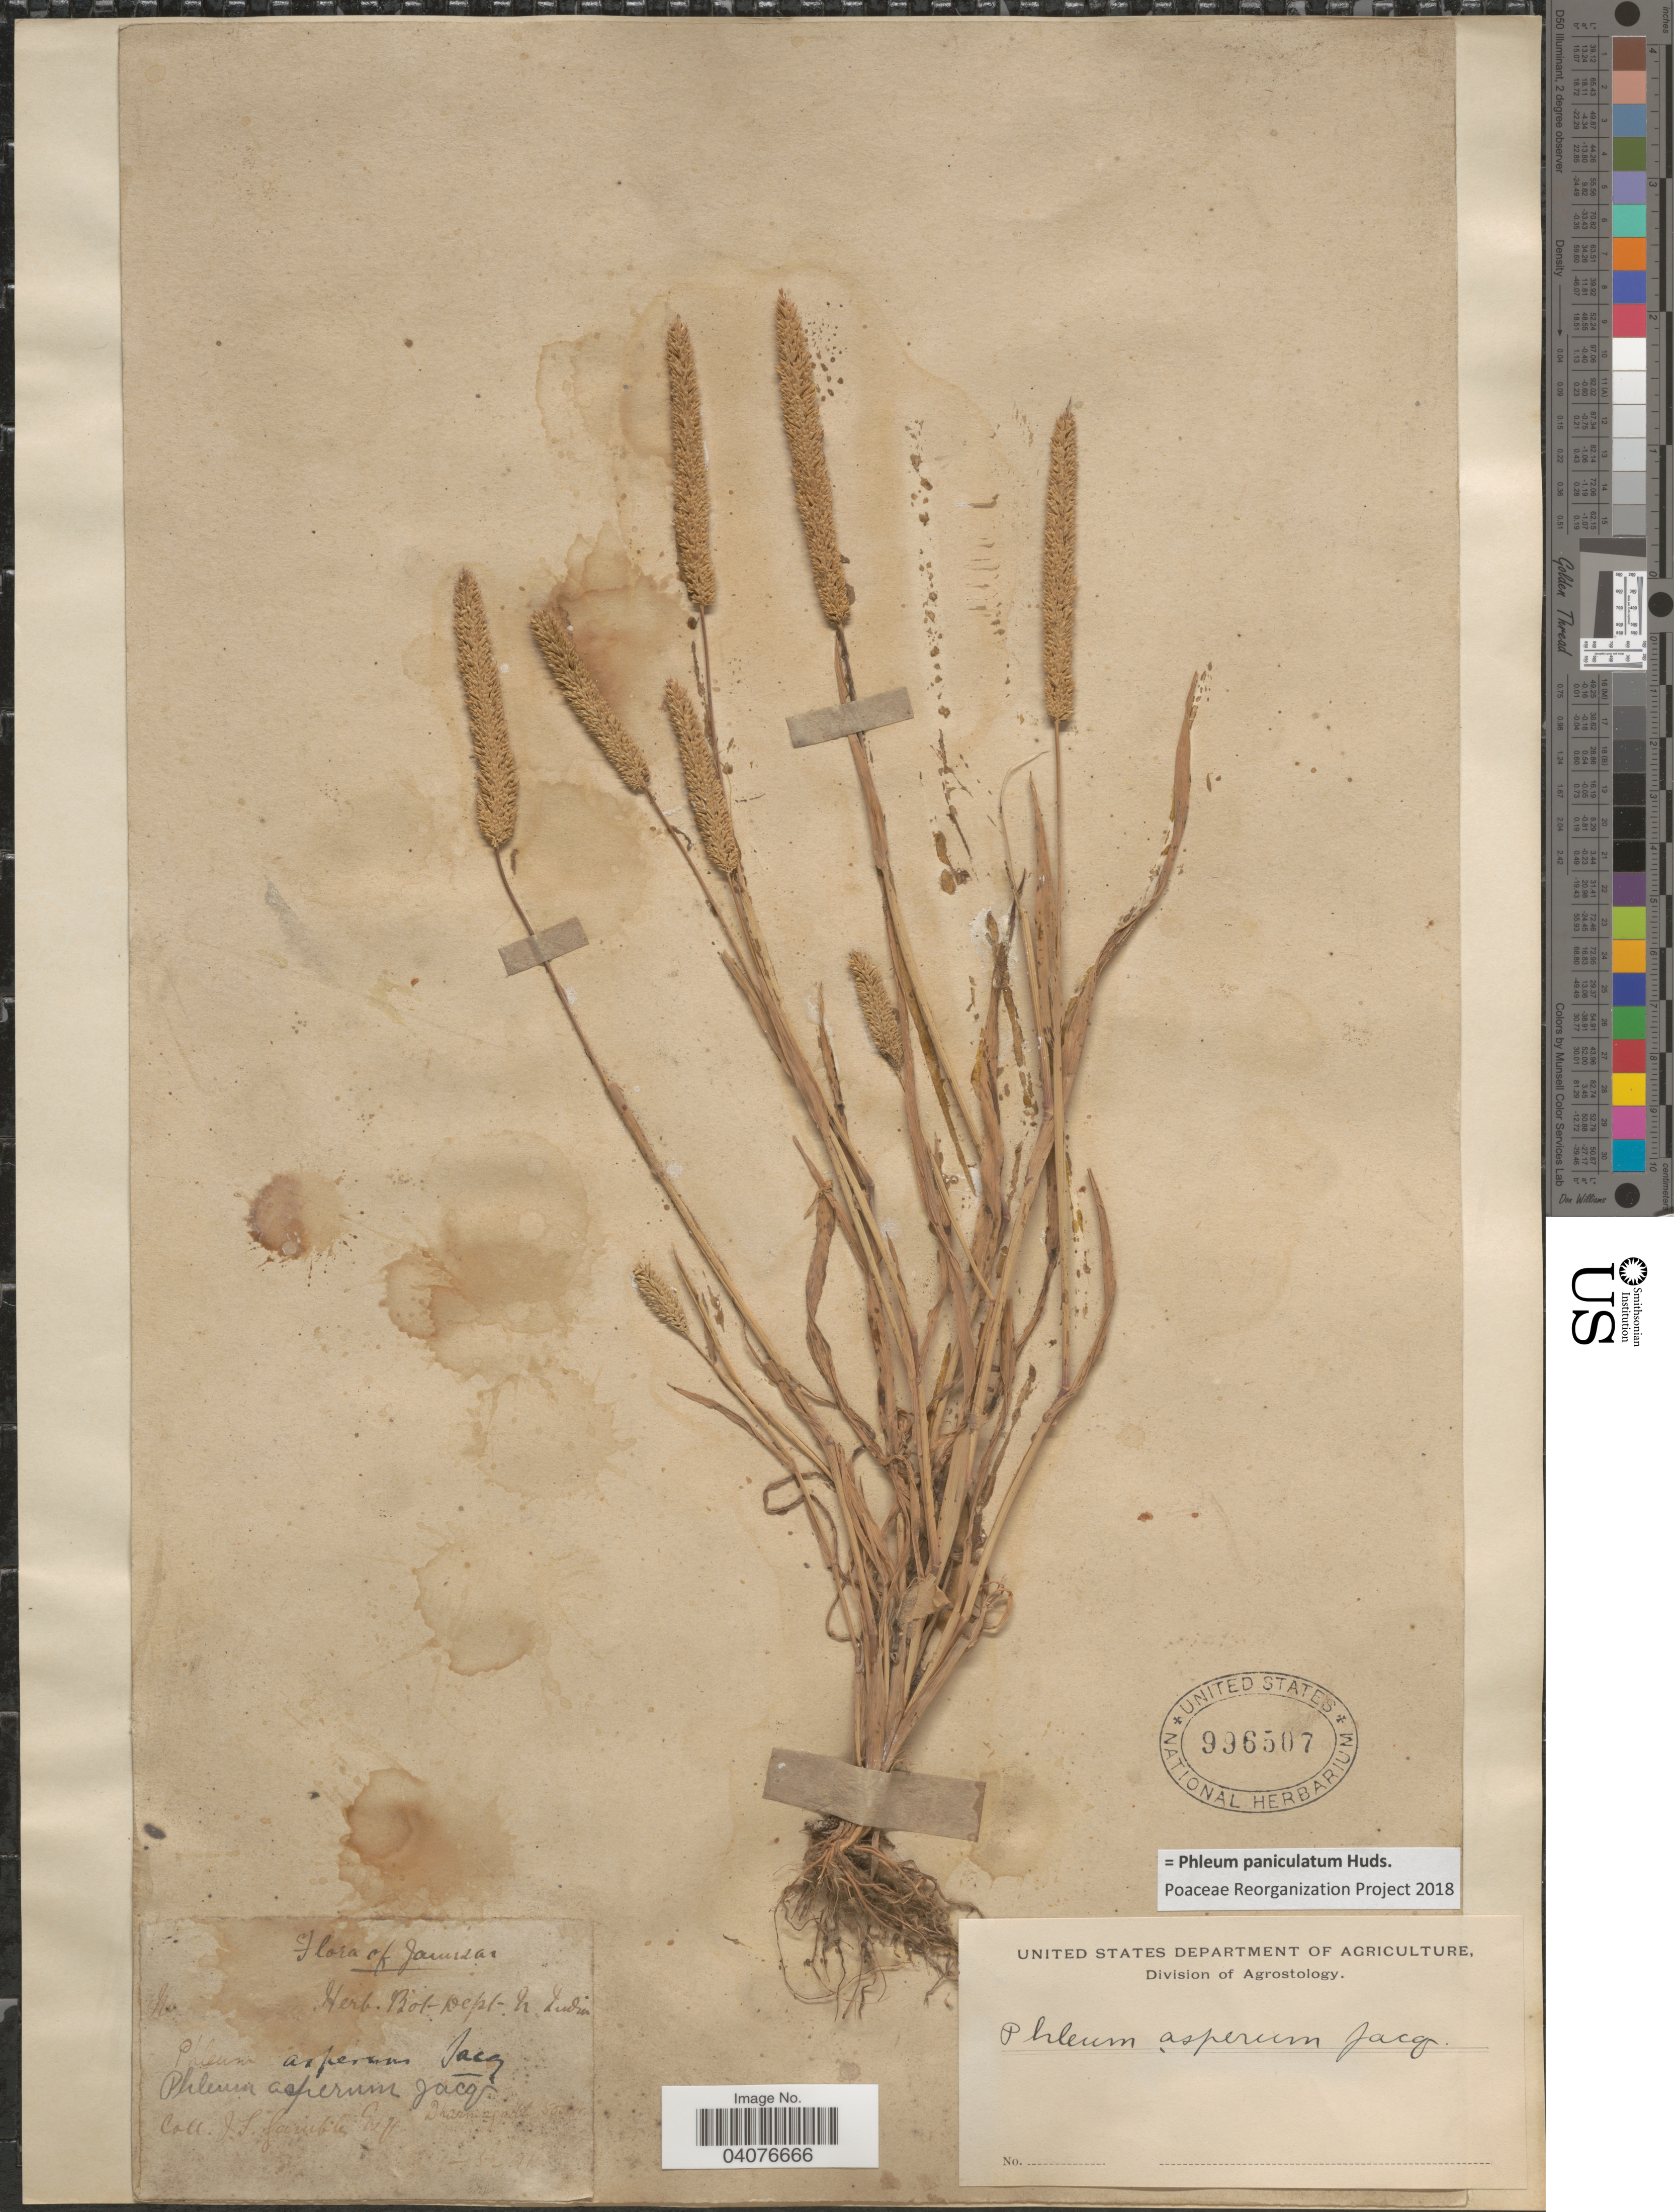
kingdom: Plantae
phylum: Tracheophyta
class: Liliopsida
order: Poales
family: Poaceae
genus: Phleum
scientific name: Phleum paniculatum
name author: Huds.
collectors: J. S. Gamble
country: India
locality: Jaunsar .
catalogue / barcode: US 996507